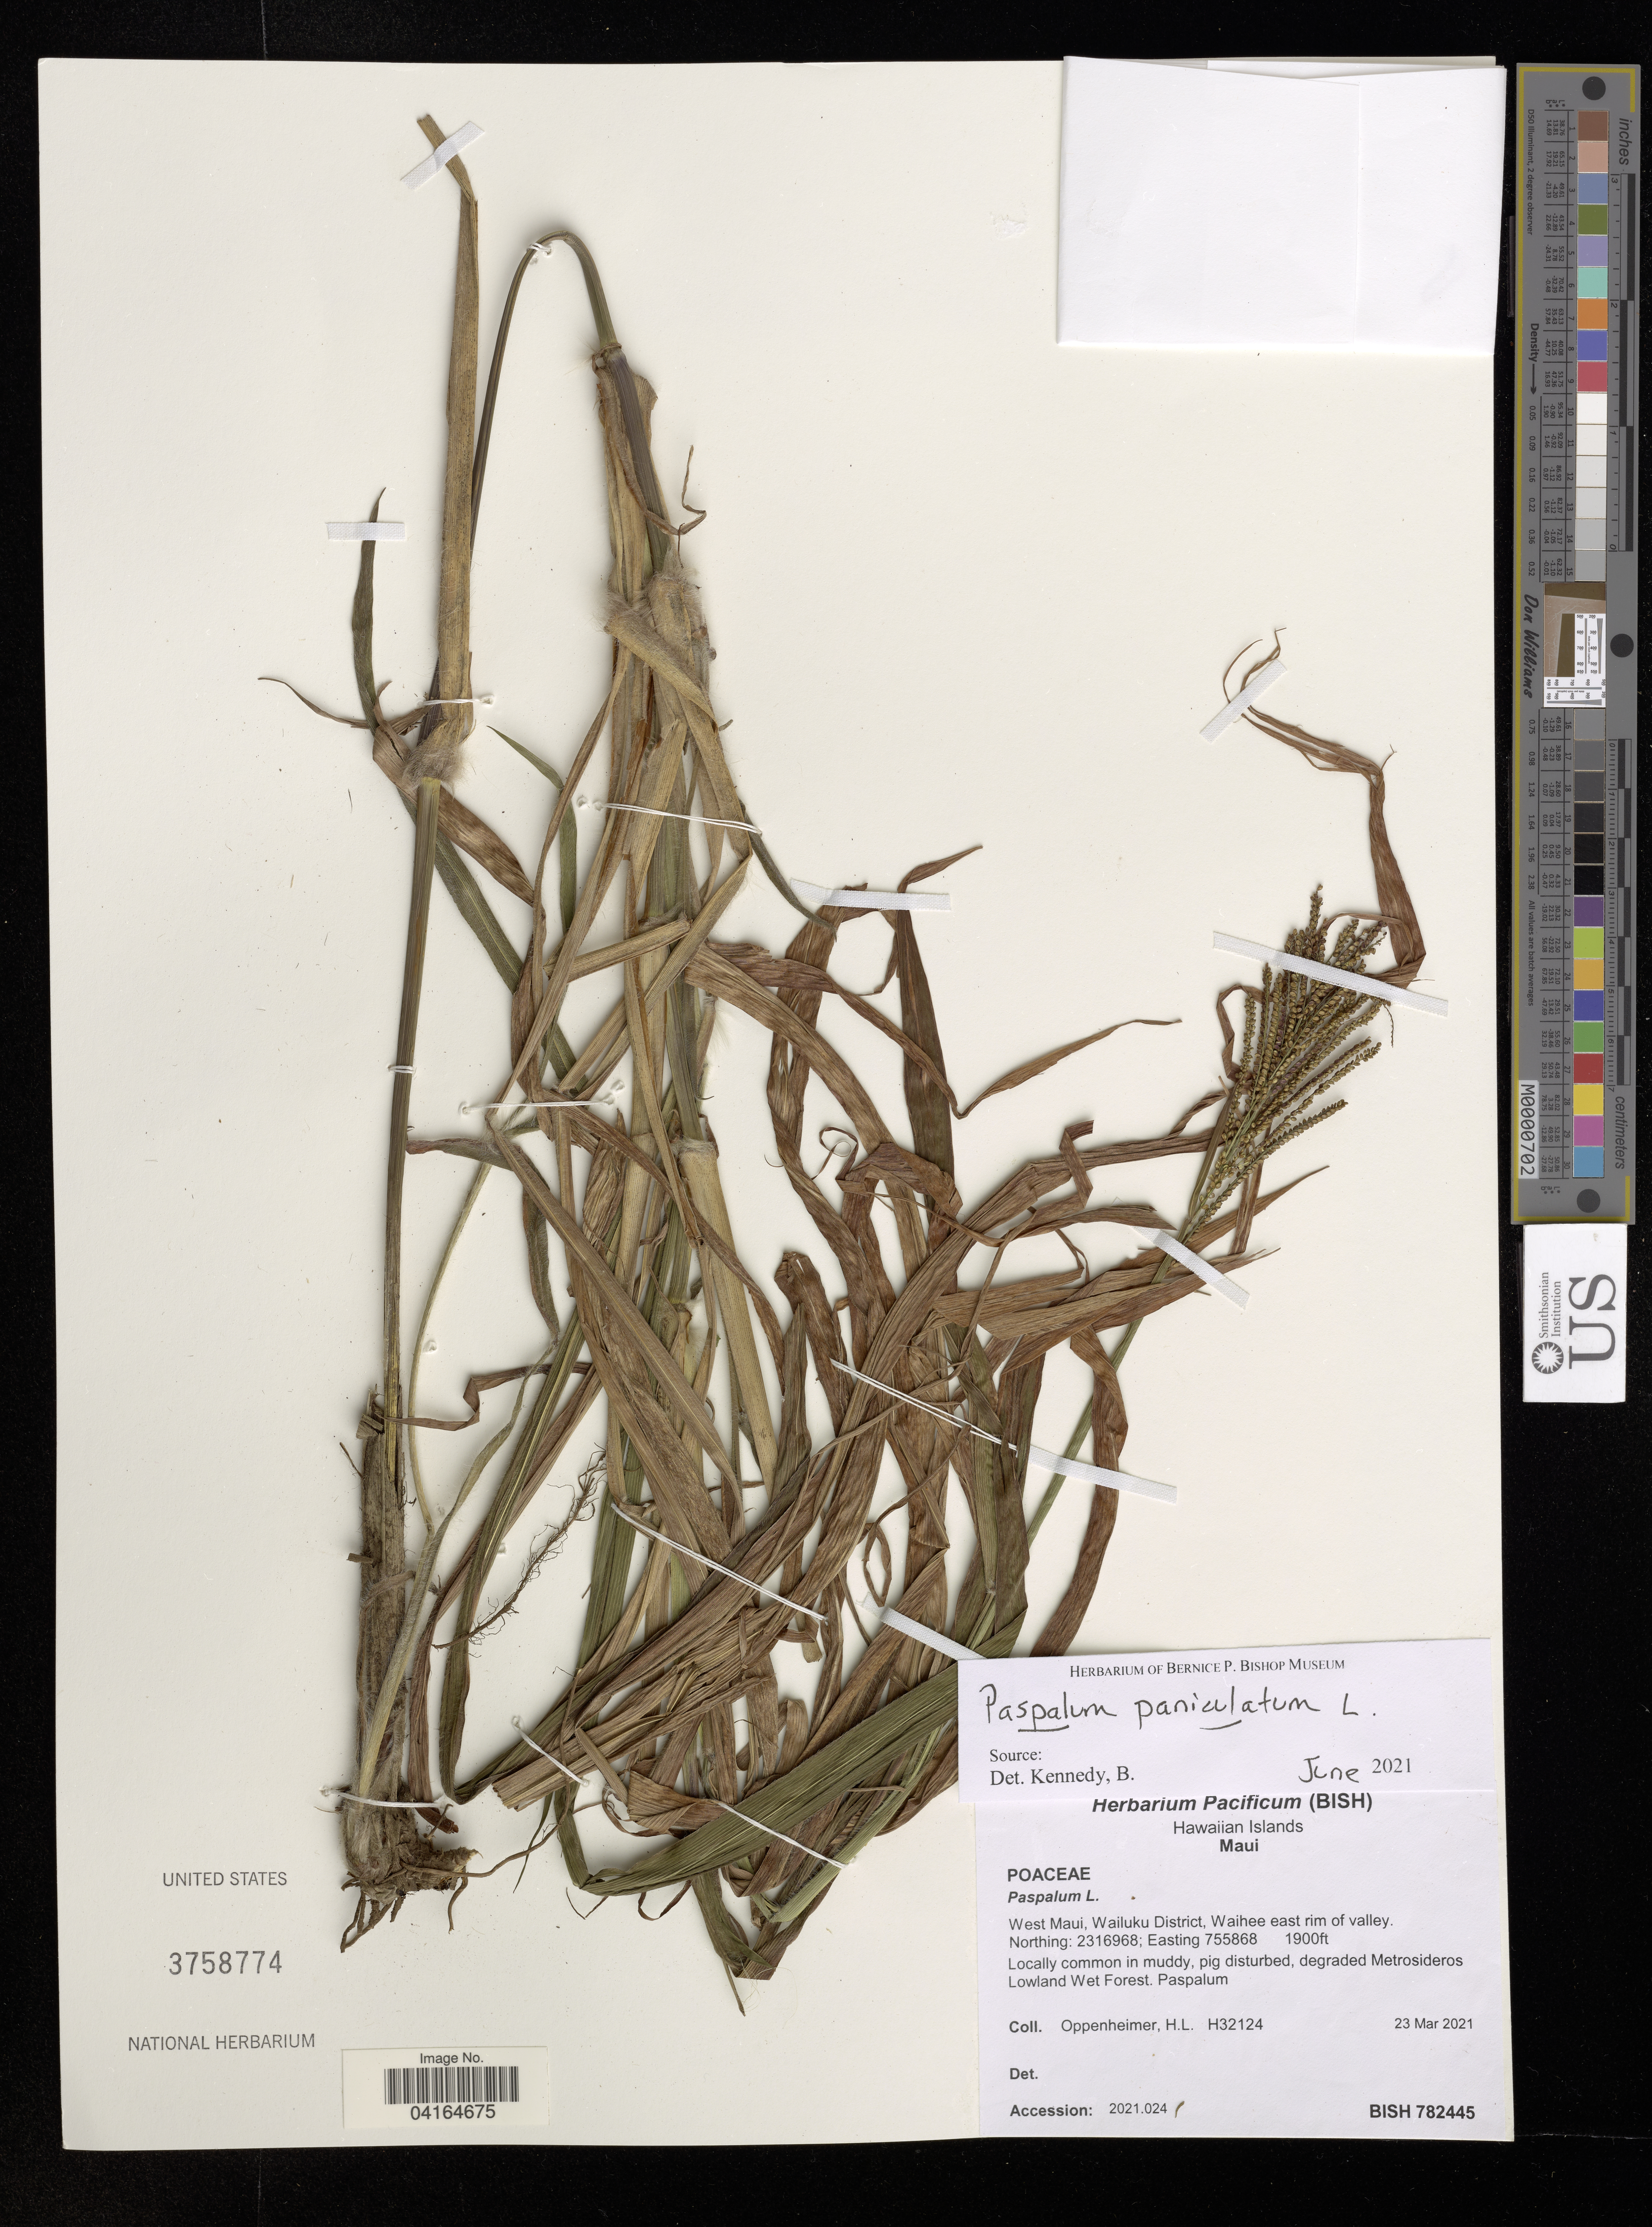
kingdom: Plantae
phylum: Tracheophyta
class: Liliopsida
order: Poales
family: Poaceae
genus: Paspalum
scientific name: Paspalum paniculatum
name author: L.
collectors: H. L. Oppenheimer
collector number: H32124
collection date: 2021-03-23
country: United States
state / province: Hawaii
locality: Hawaiian Islands. Maui. West Maui, Wailuku District, Waihee east rim of valley.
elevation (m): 579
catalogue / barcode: US 3758774